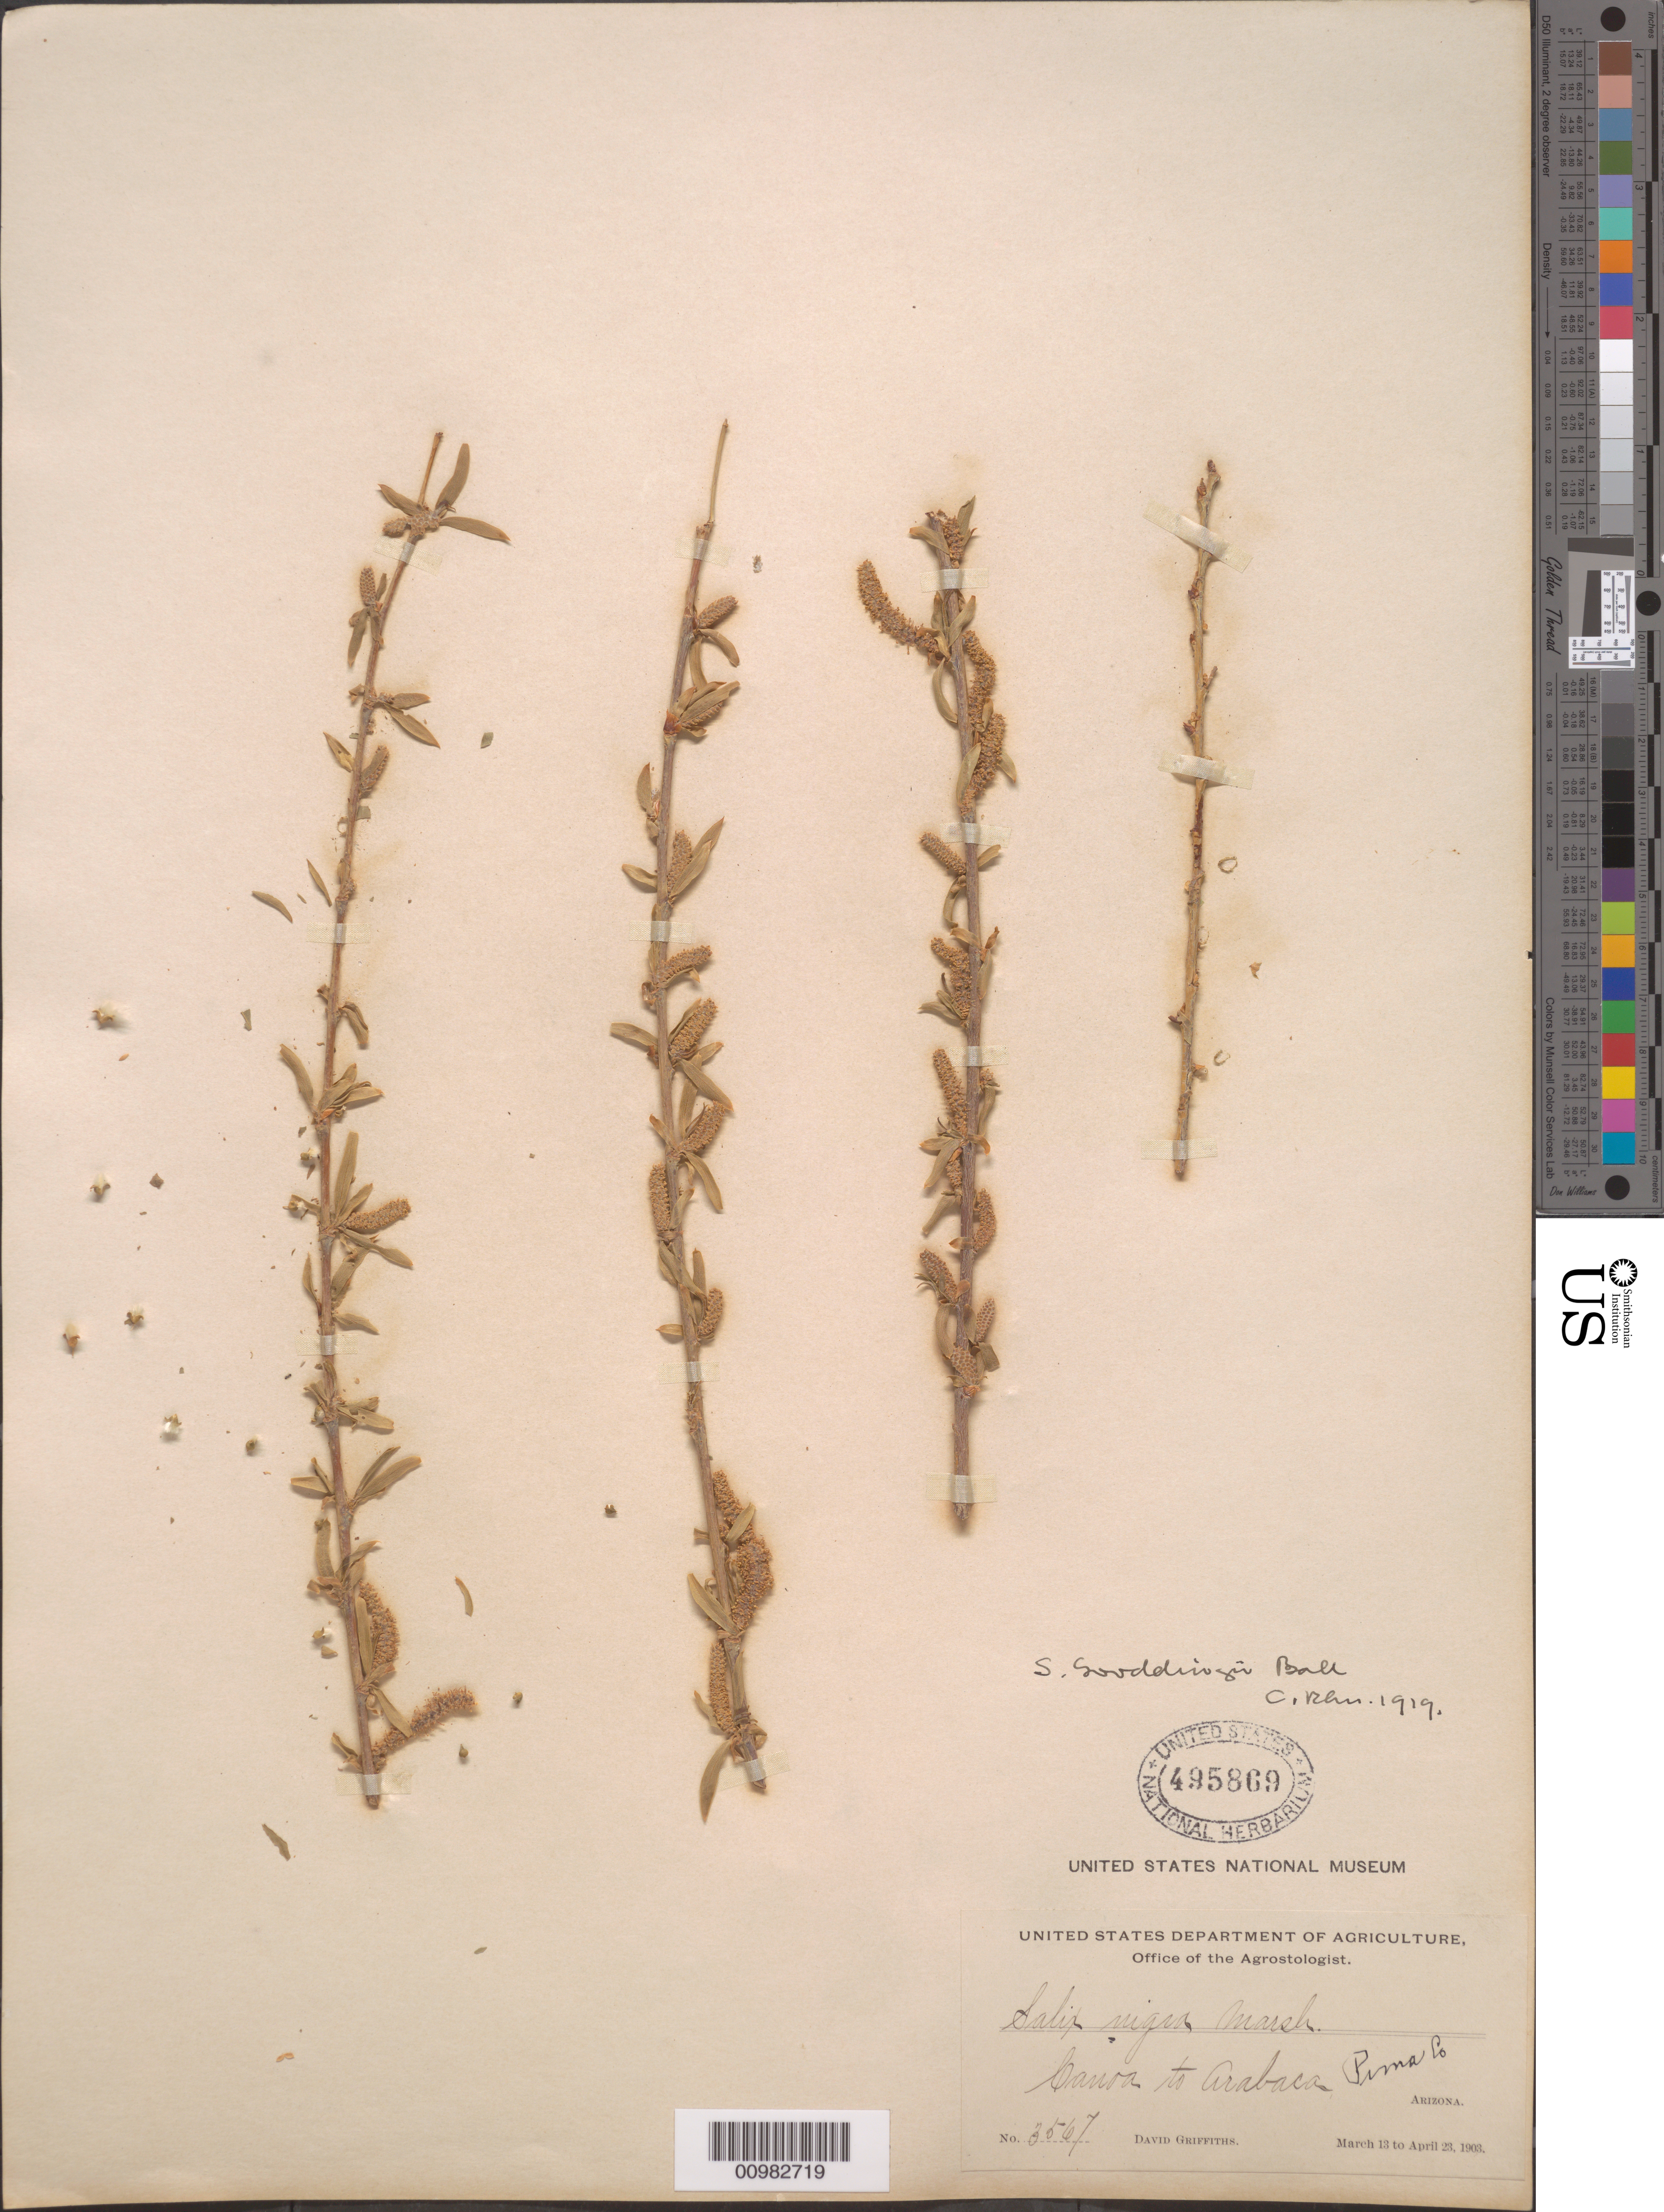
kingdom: Plantae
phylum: Tracheophyta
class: Magnoliopsida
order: Malpighiales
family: Salicaceae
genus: Salix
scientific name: Salix gooddingii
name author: C.R. Ball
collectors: D. Griffiths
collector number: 3567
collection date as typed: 13 Mar 1903 to 23 Apr 1903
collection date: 1903-03-13/1903-04-23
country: United States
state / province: Arizona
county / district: Pima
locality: Canoa to Arabaca.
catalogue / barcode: US 495869